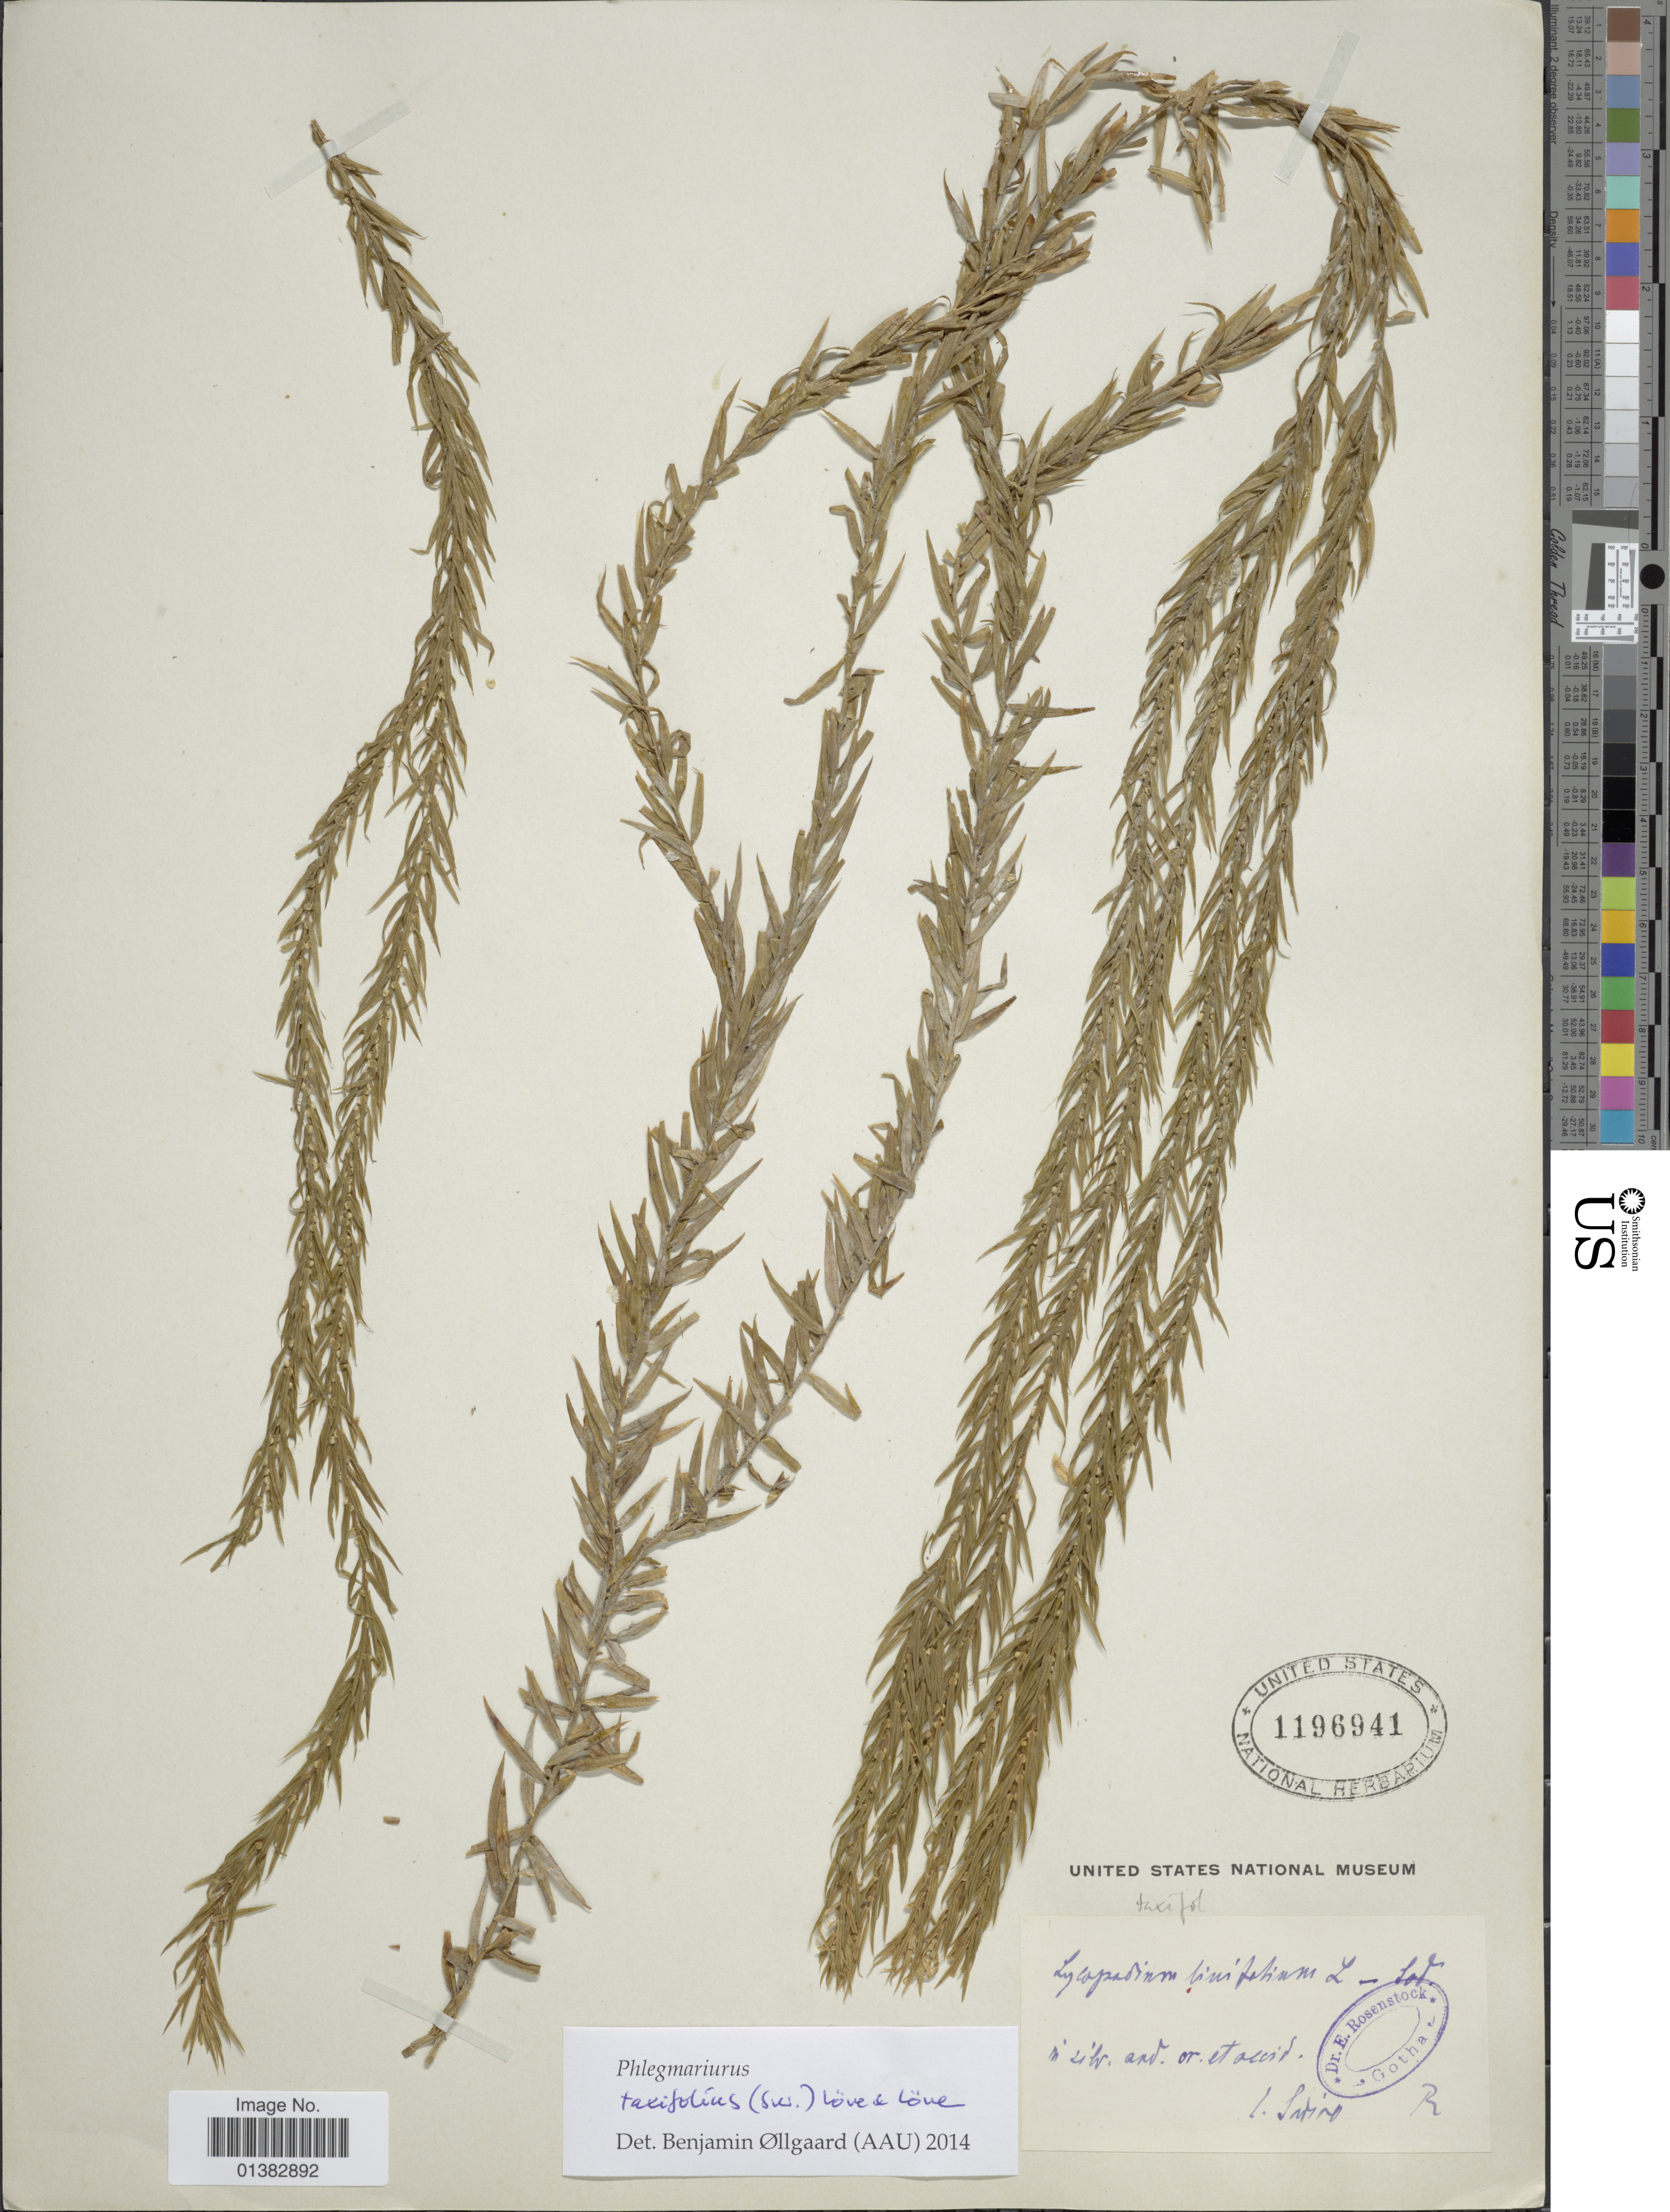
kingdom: Plantae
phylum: Tracheophyta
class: Lycopodiopsida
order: Lycopodiales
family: Lycopodiaceae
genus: Phlegmariurus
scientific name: Phlegmariurus taxifolius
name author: (Sw.) Á. Löve & D. Löve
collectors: L. Sodiro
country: Ecuador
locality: In silv. and. or. et occid.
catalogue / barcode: US 1196941